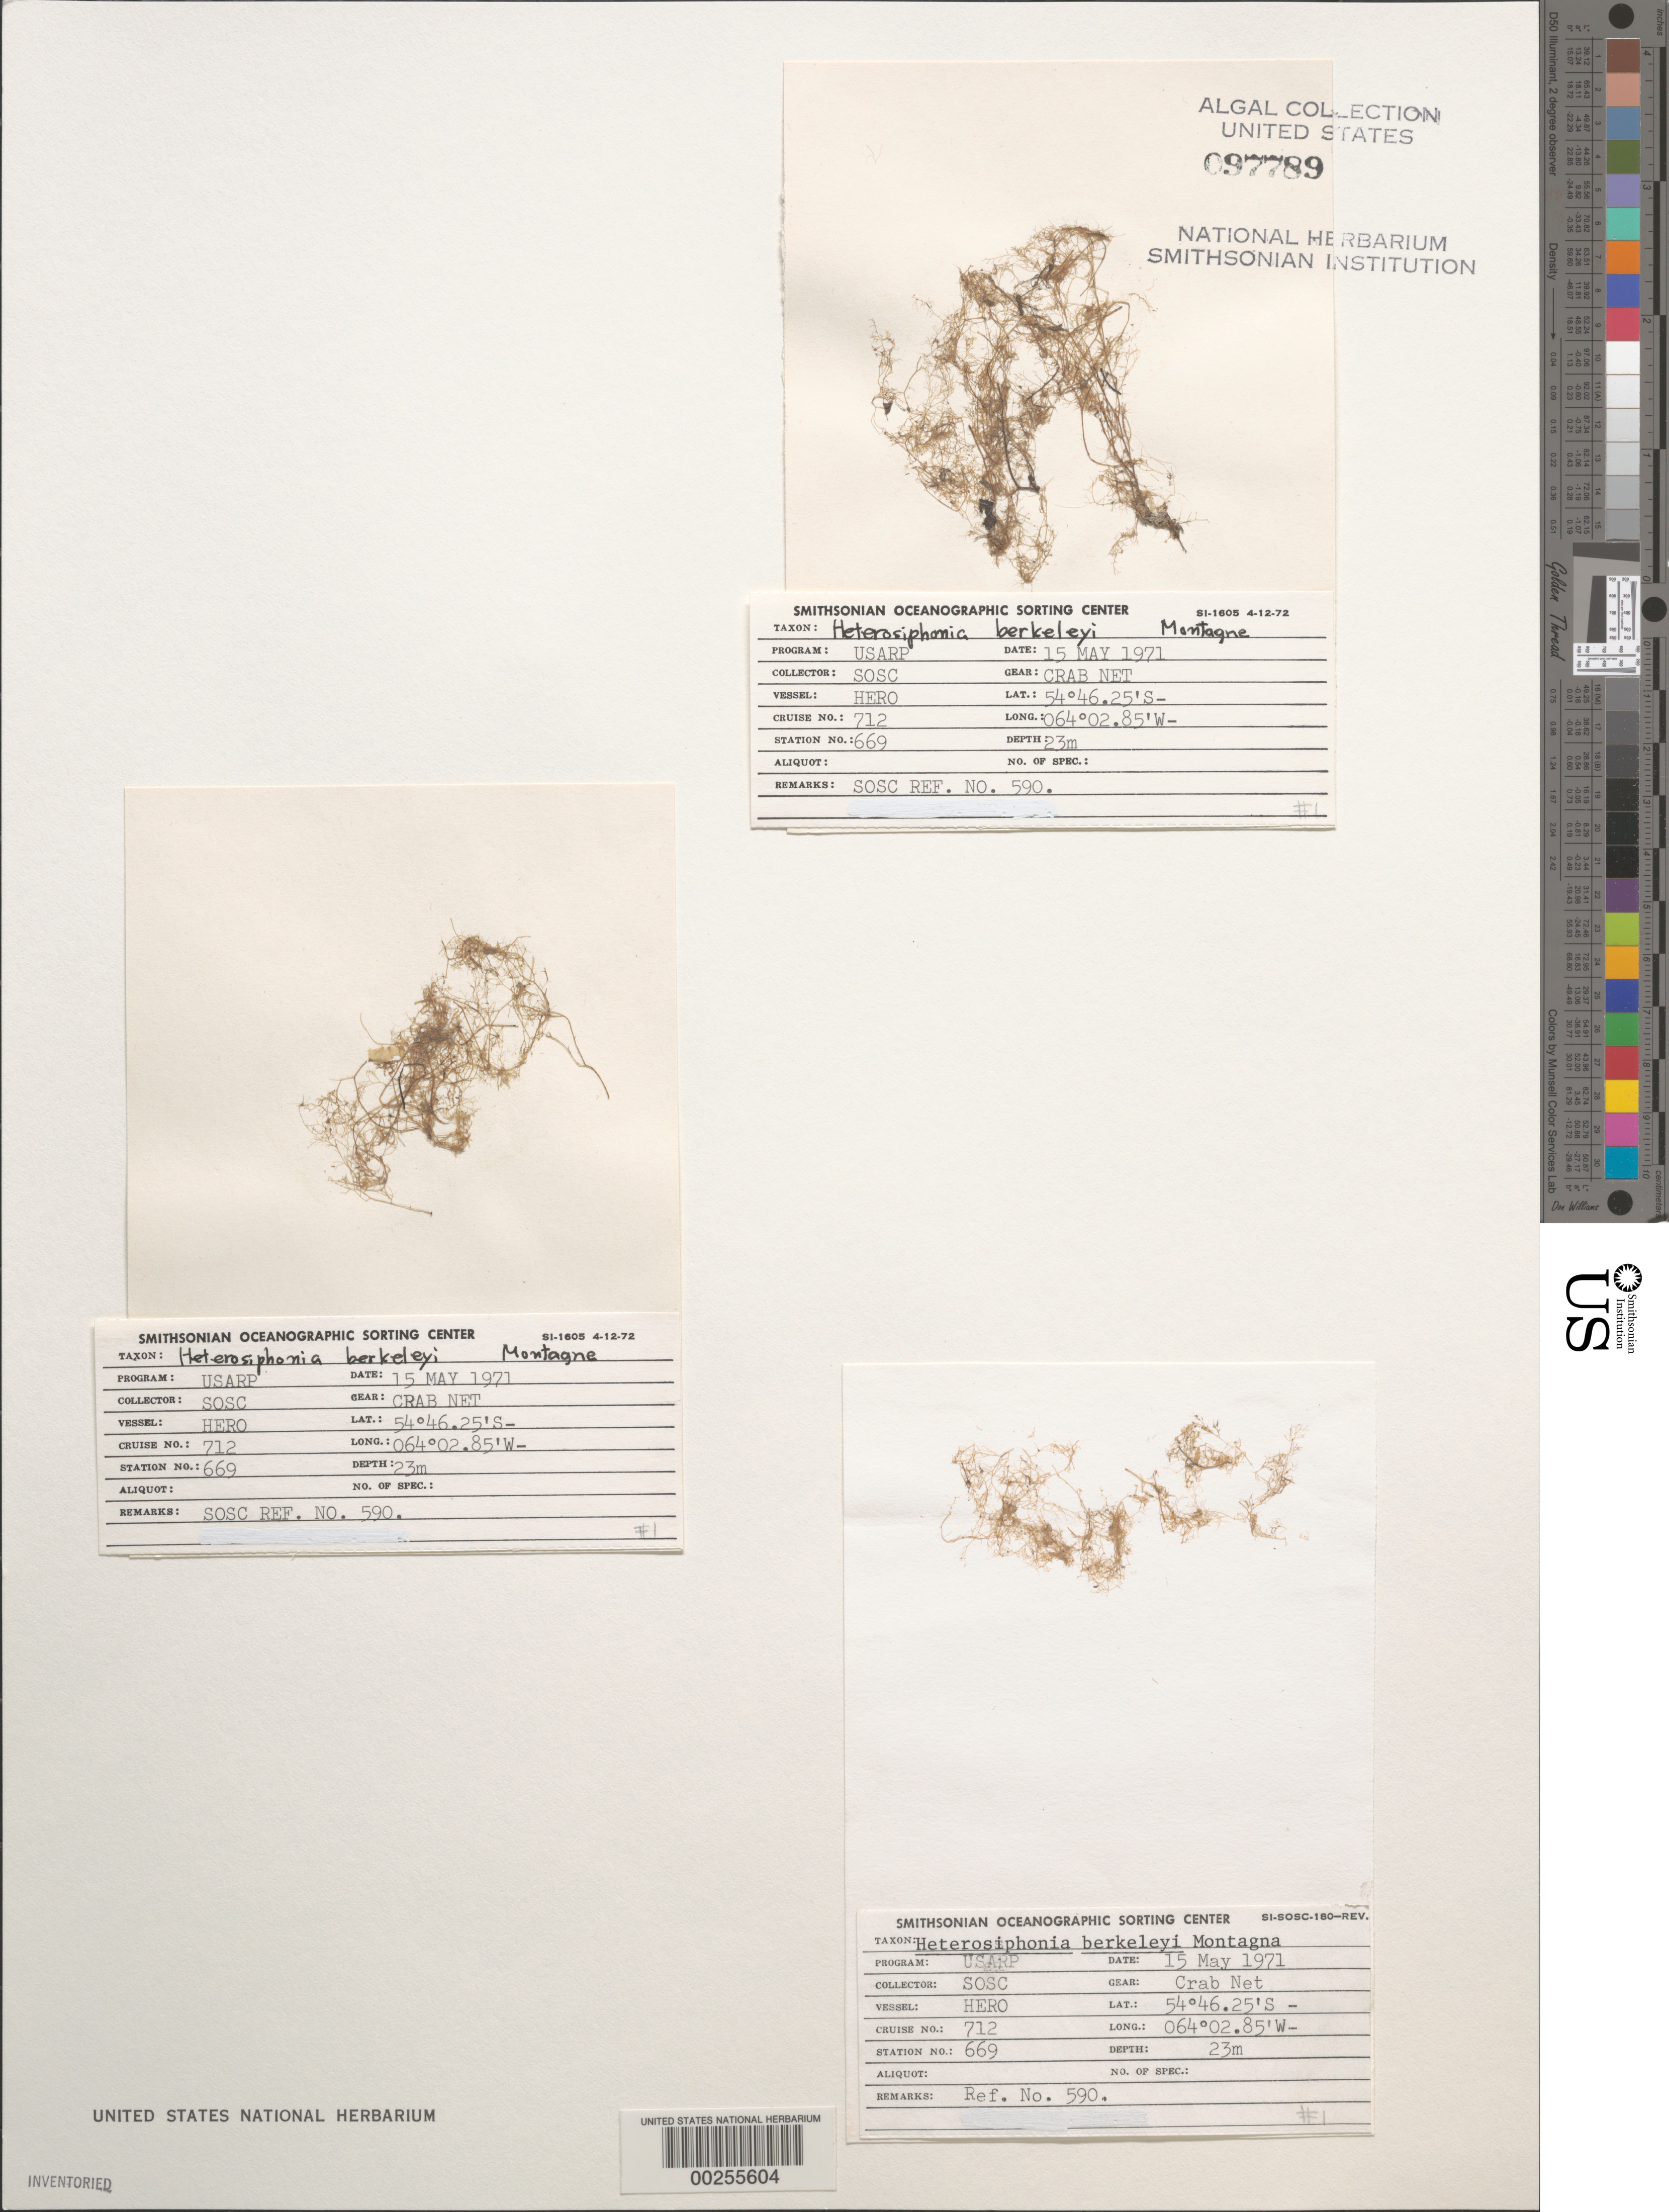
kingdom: Plantae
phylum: Rhodophyta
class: Florideophyceae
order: Ceramiales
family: Dasyaceae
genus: Heterosiphonia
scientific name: Heterosiphonia berkeleyi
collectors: SOSC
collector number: Station 669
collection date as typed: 15 May 1971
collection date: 1971-05-15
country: Argentina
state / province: Tierra del Fuego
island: Isla de los Estados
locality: Puerto Cook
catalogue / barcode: US 97789